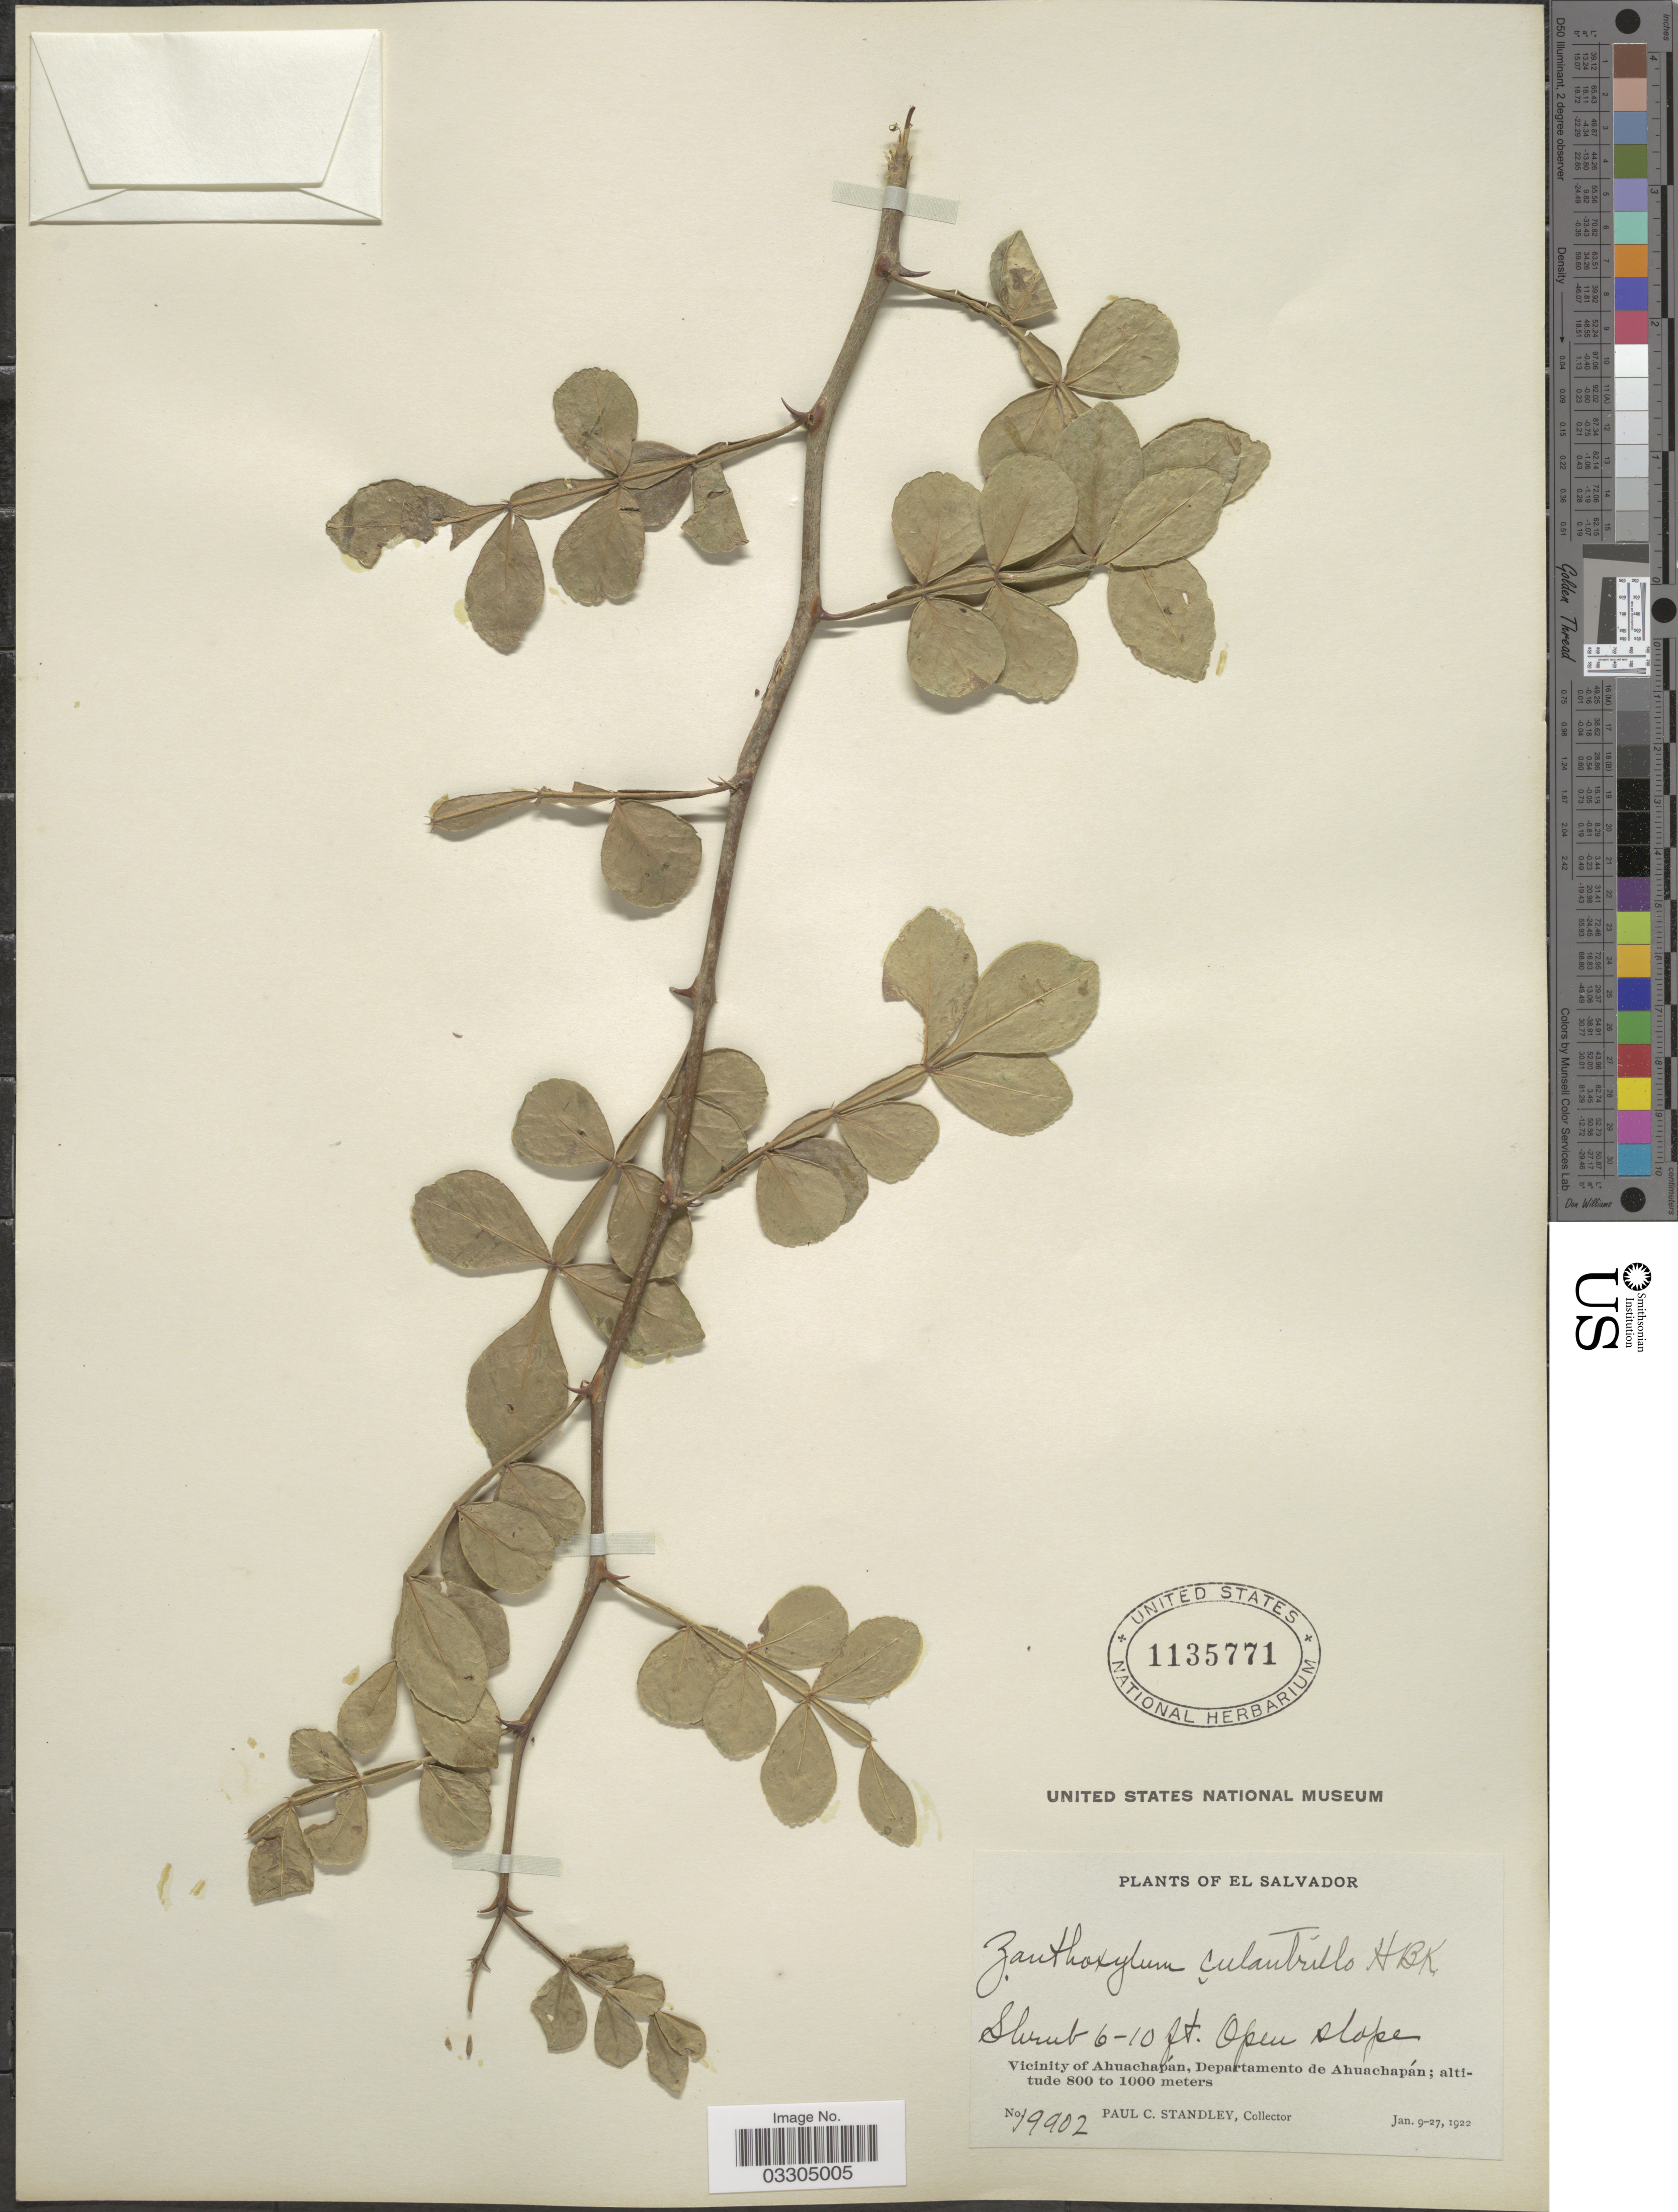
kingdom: Plantae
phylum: Tracheophyta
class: Magnoliopsida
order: Sapindales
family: Rutaceae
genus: Zanthoxylum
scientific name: Zanthoxylum culantrillo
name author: Kunth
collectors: P. C. Standley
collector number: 19902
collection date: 1922-01-09/1922-01-27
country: El Salvador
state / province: Ahuachapan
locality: Vicinity of Ahuachapán, Departamento de Ahuachapán.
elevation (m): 800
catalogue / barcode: US 1135771